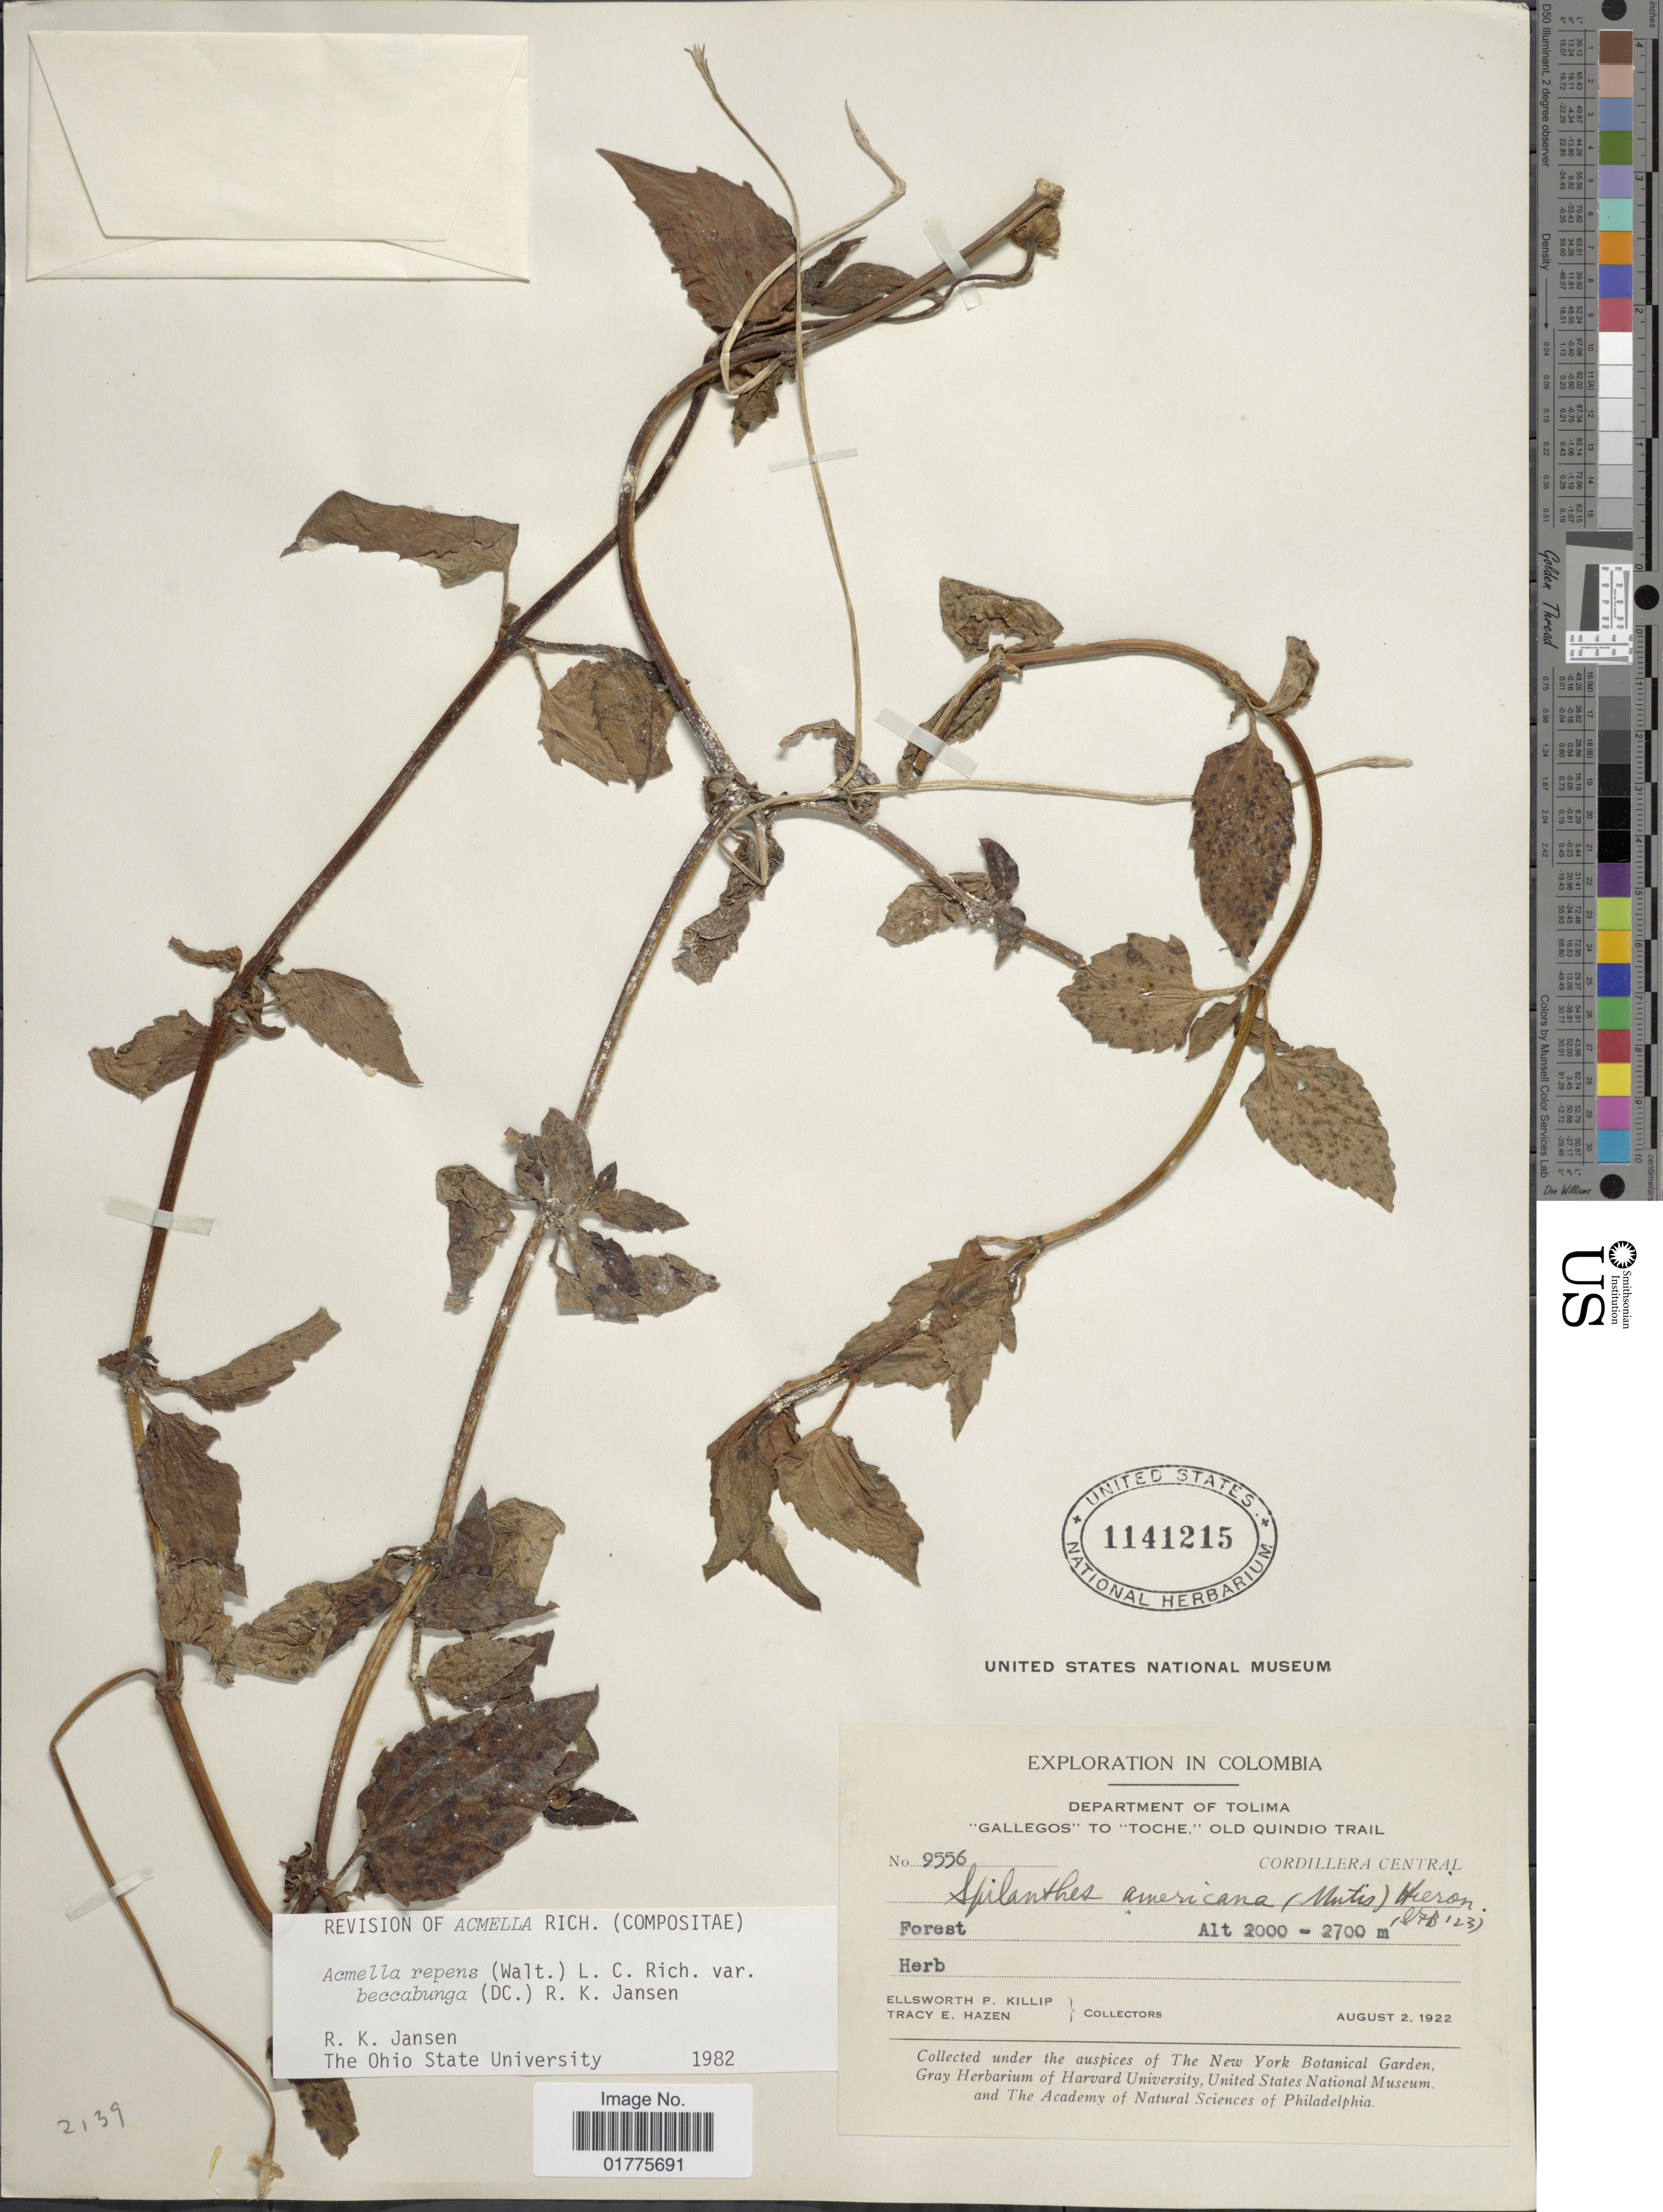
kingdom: Plantae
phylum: Tracheophyta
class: Magnoliopsida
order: Asterales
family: Asteraceae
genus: Acmella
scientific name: Acmella repens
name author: (Walter) Rich.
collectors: E. P. Killip & T. E. Hazen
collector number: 9556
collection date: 1922-08-02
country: Colombia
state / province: Tolima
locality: Gallegos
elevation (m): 2000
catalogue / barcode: US 1141215